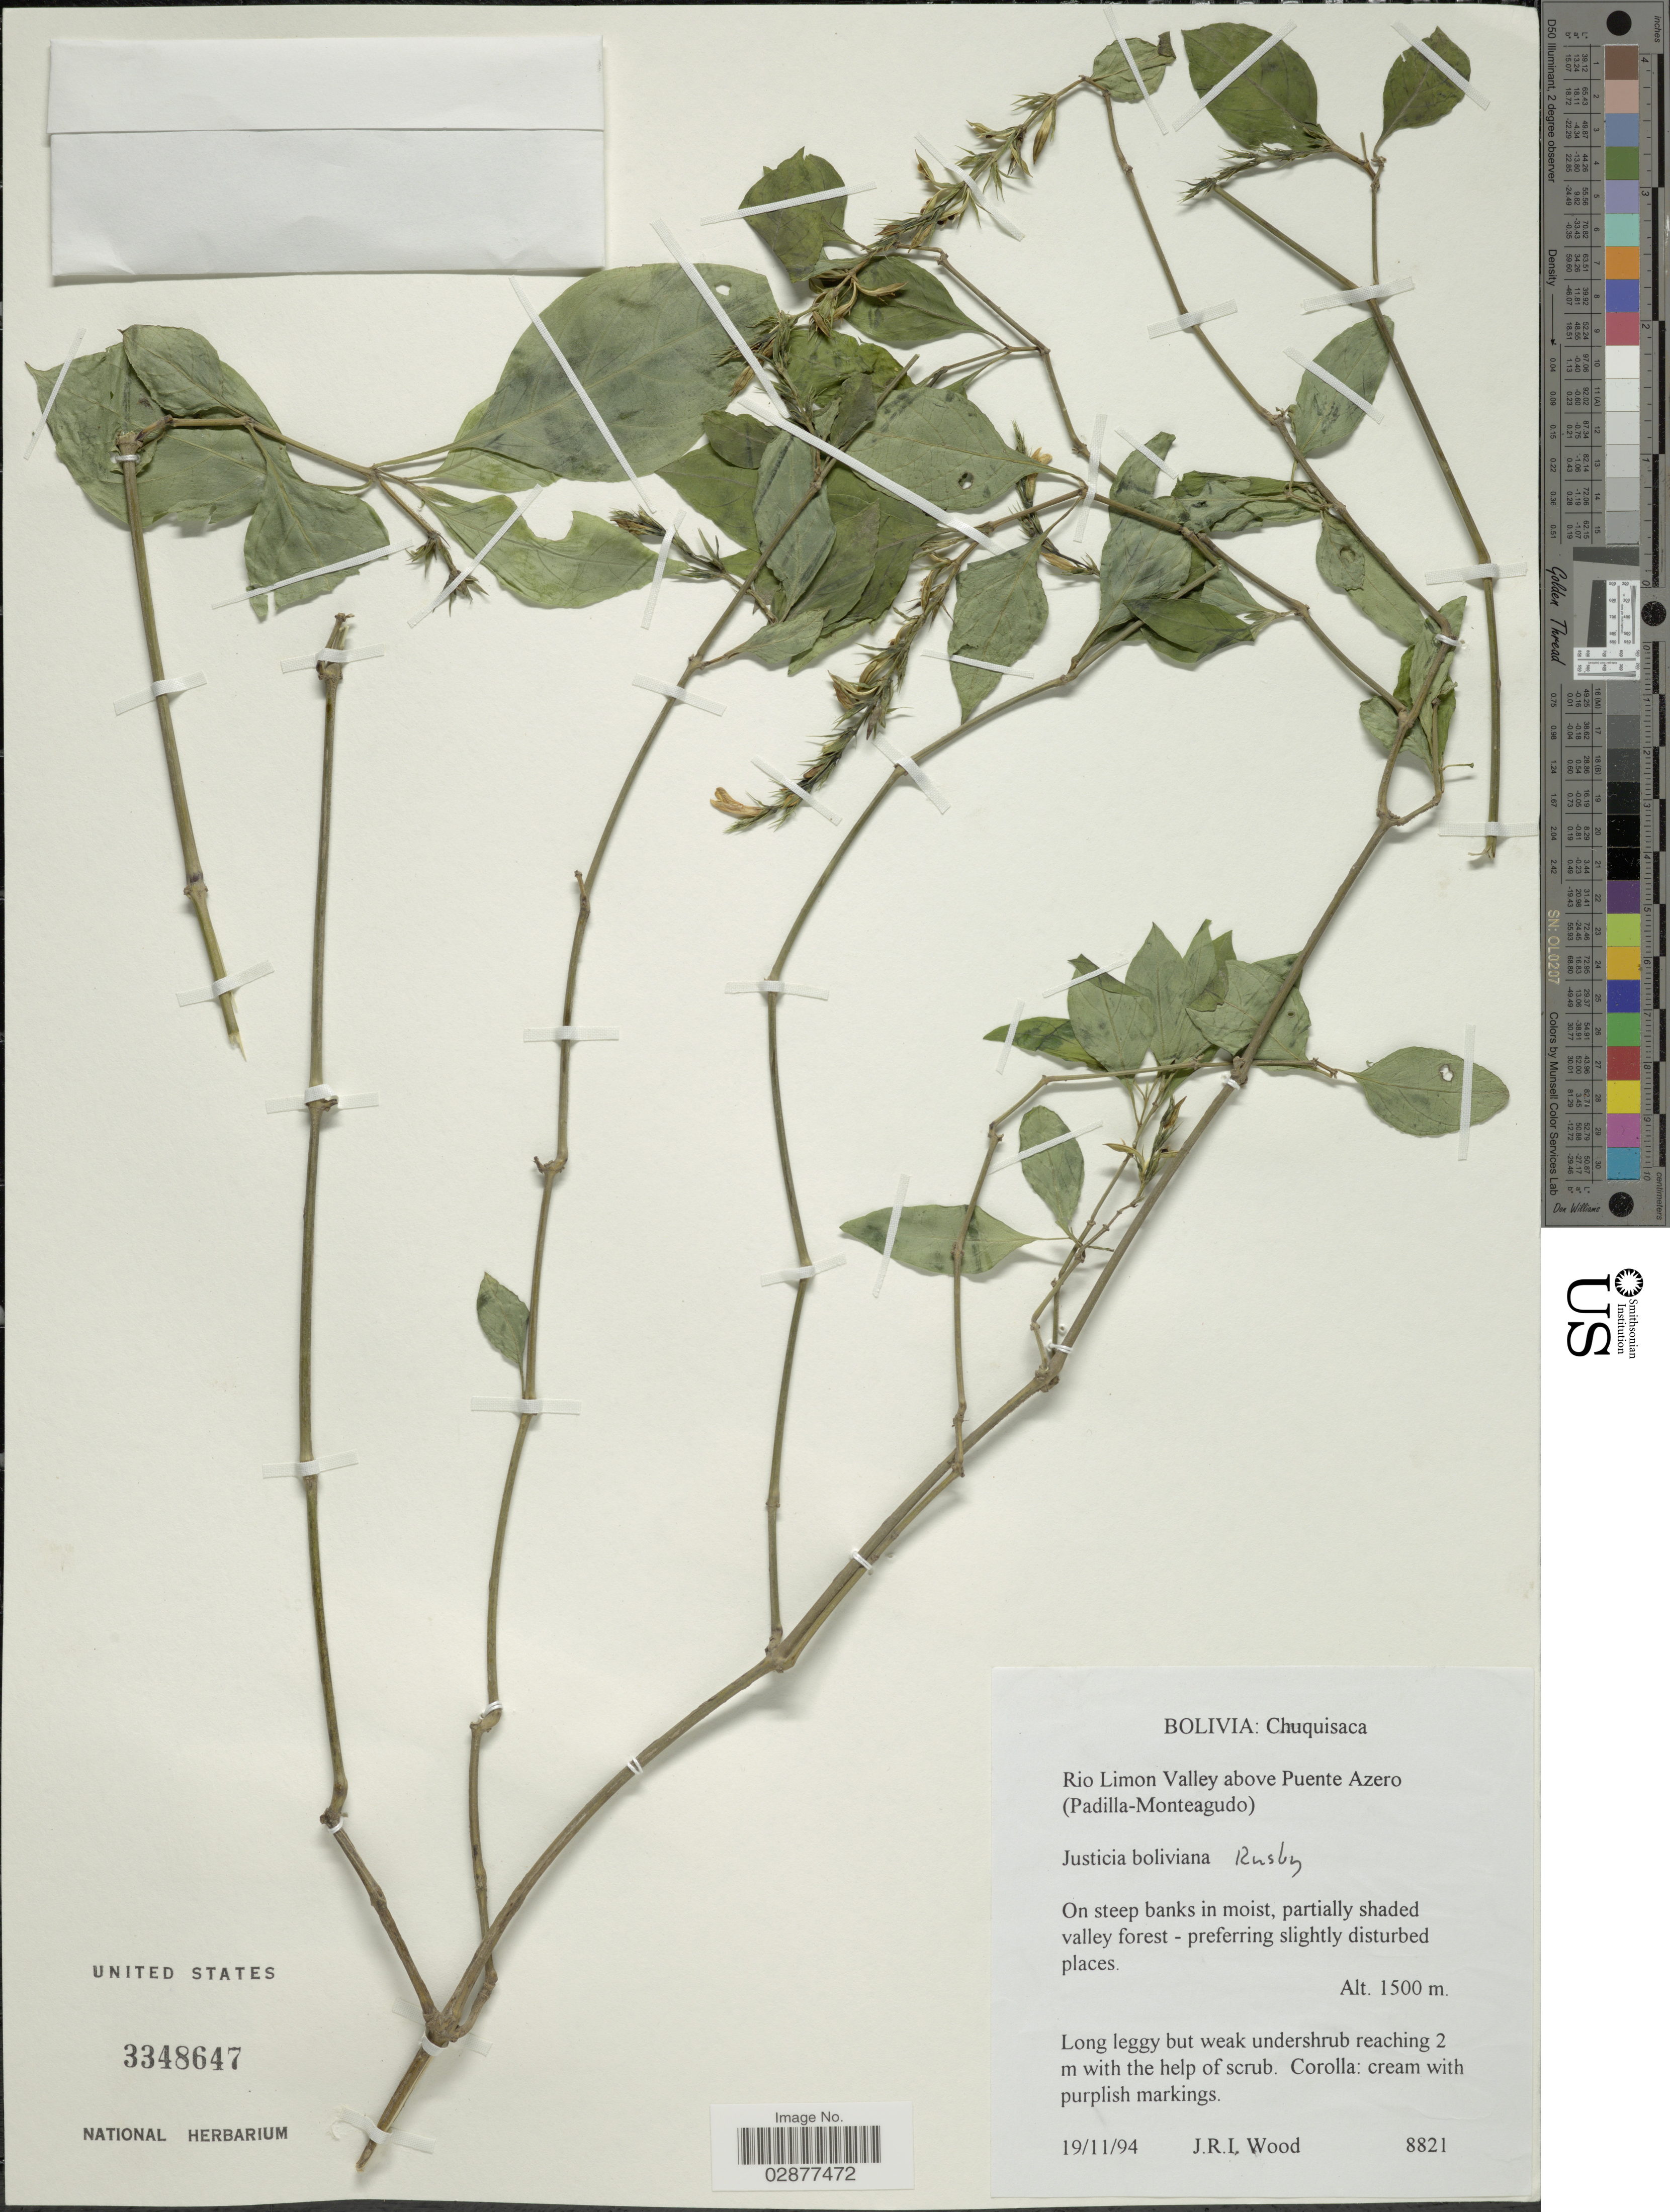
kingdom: Plantae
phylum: Tracheophyta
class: Magnoliopsida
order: Lamiales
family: Acanthaceae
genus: Justicia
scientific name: Justicia boliviana subsp. subintegrifolia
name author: (Rusby) Wassh. & J.R.I. Wood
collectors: J. R. I. Wood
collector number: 8821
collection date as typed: Transcribed d/m/y: 19/11/94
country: Bolivia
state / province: Chuquisaca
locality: Rio Limon Valley above Puente Azero (Padilla-Monteagudo).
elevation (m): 1500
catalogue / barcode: US 3348647